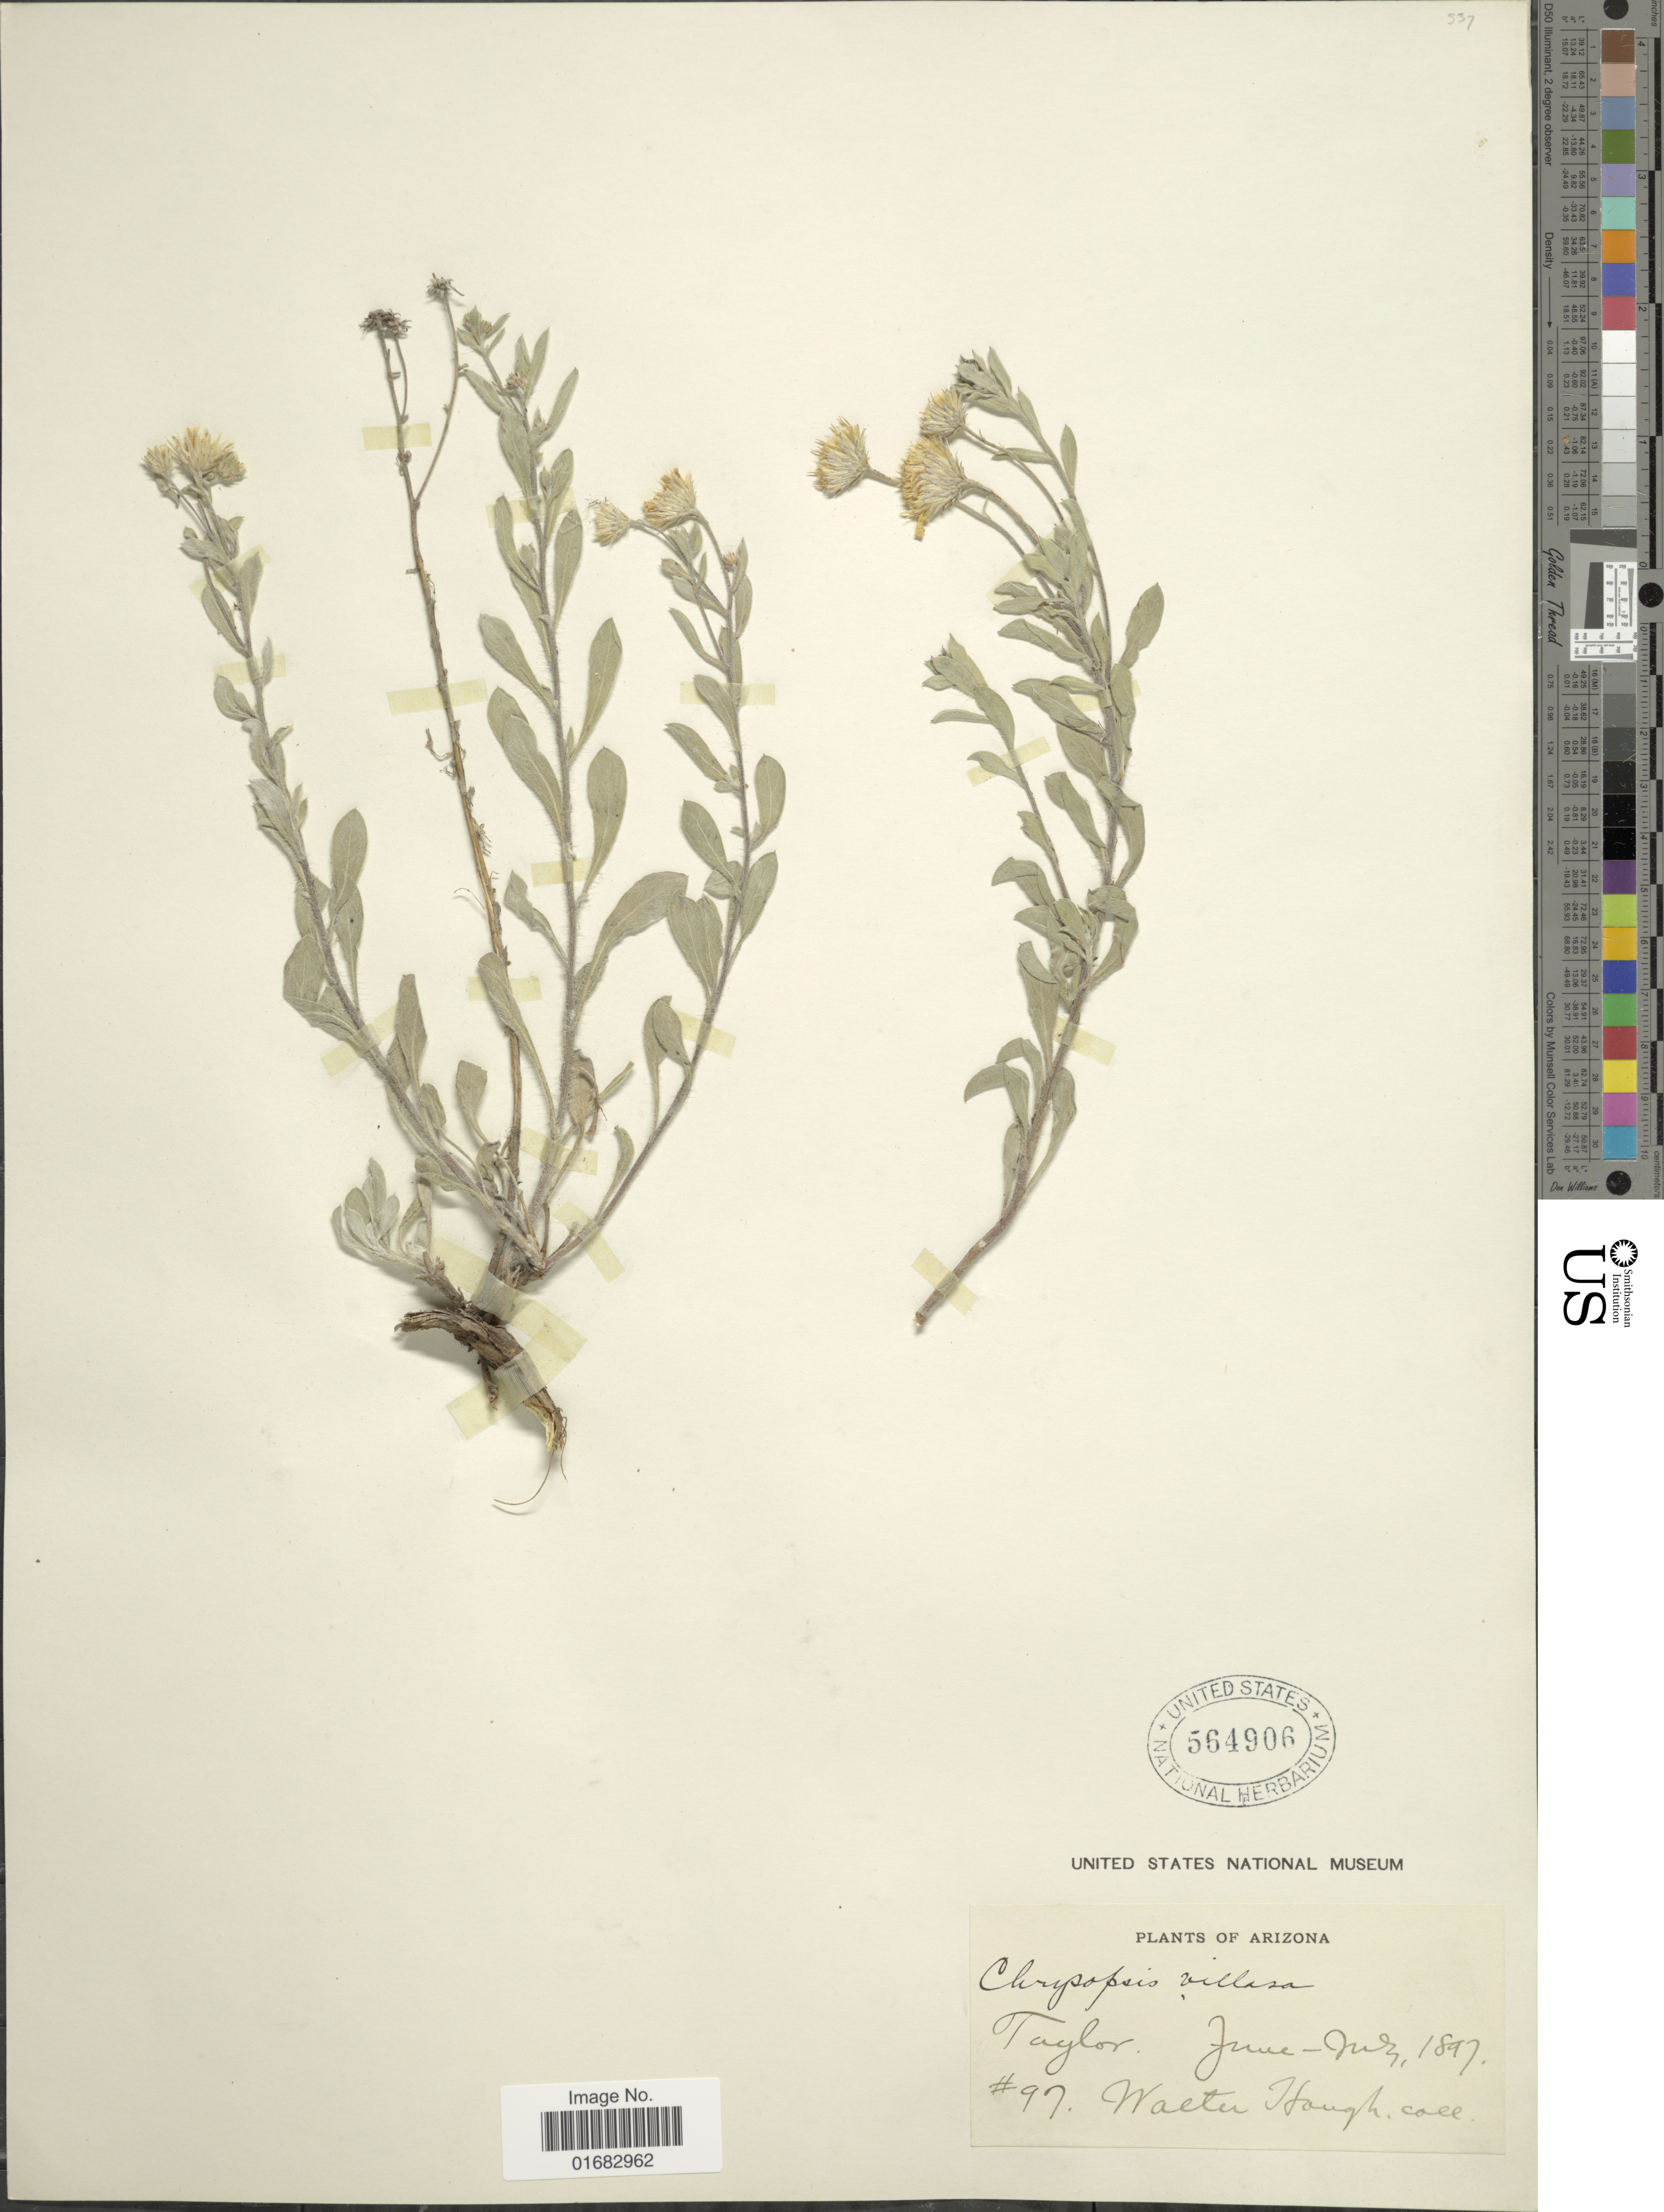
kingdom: Plantae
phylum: Tracheophyta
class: Magnoliopsida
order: Asterales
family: Asteraceae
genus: Heterotheca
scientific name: Heterotheca villosa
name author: (Pursh) Shinners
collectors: W. Hough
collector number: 97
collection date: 1897-06/1897-07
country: United States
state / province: Arizona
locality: Taylor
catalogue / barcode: US 564906